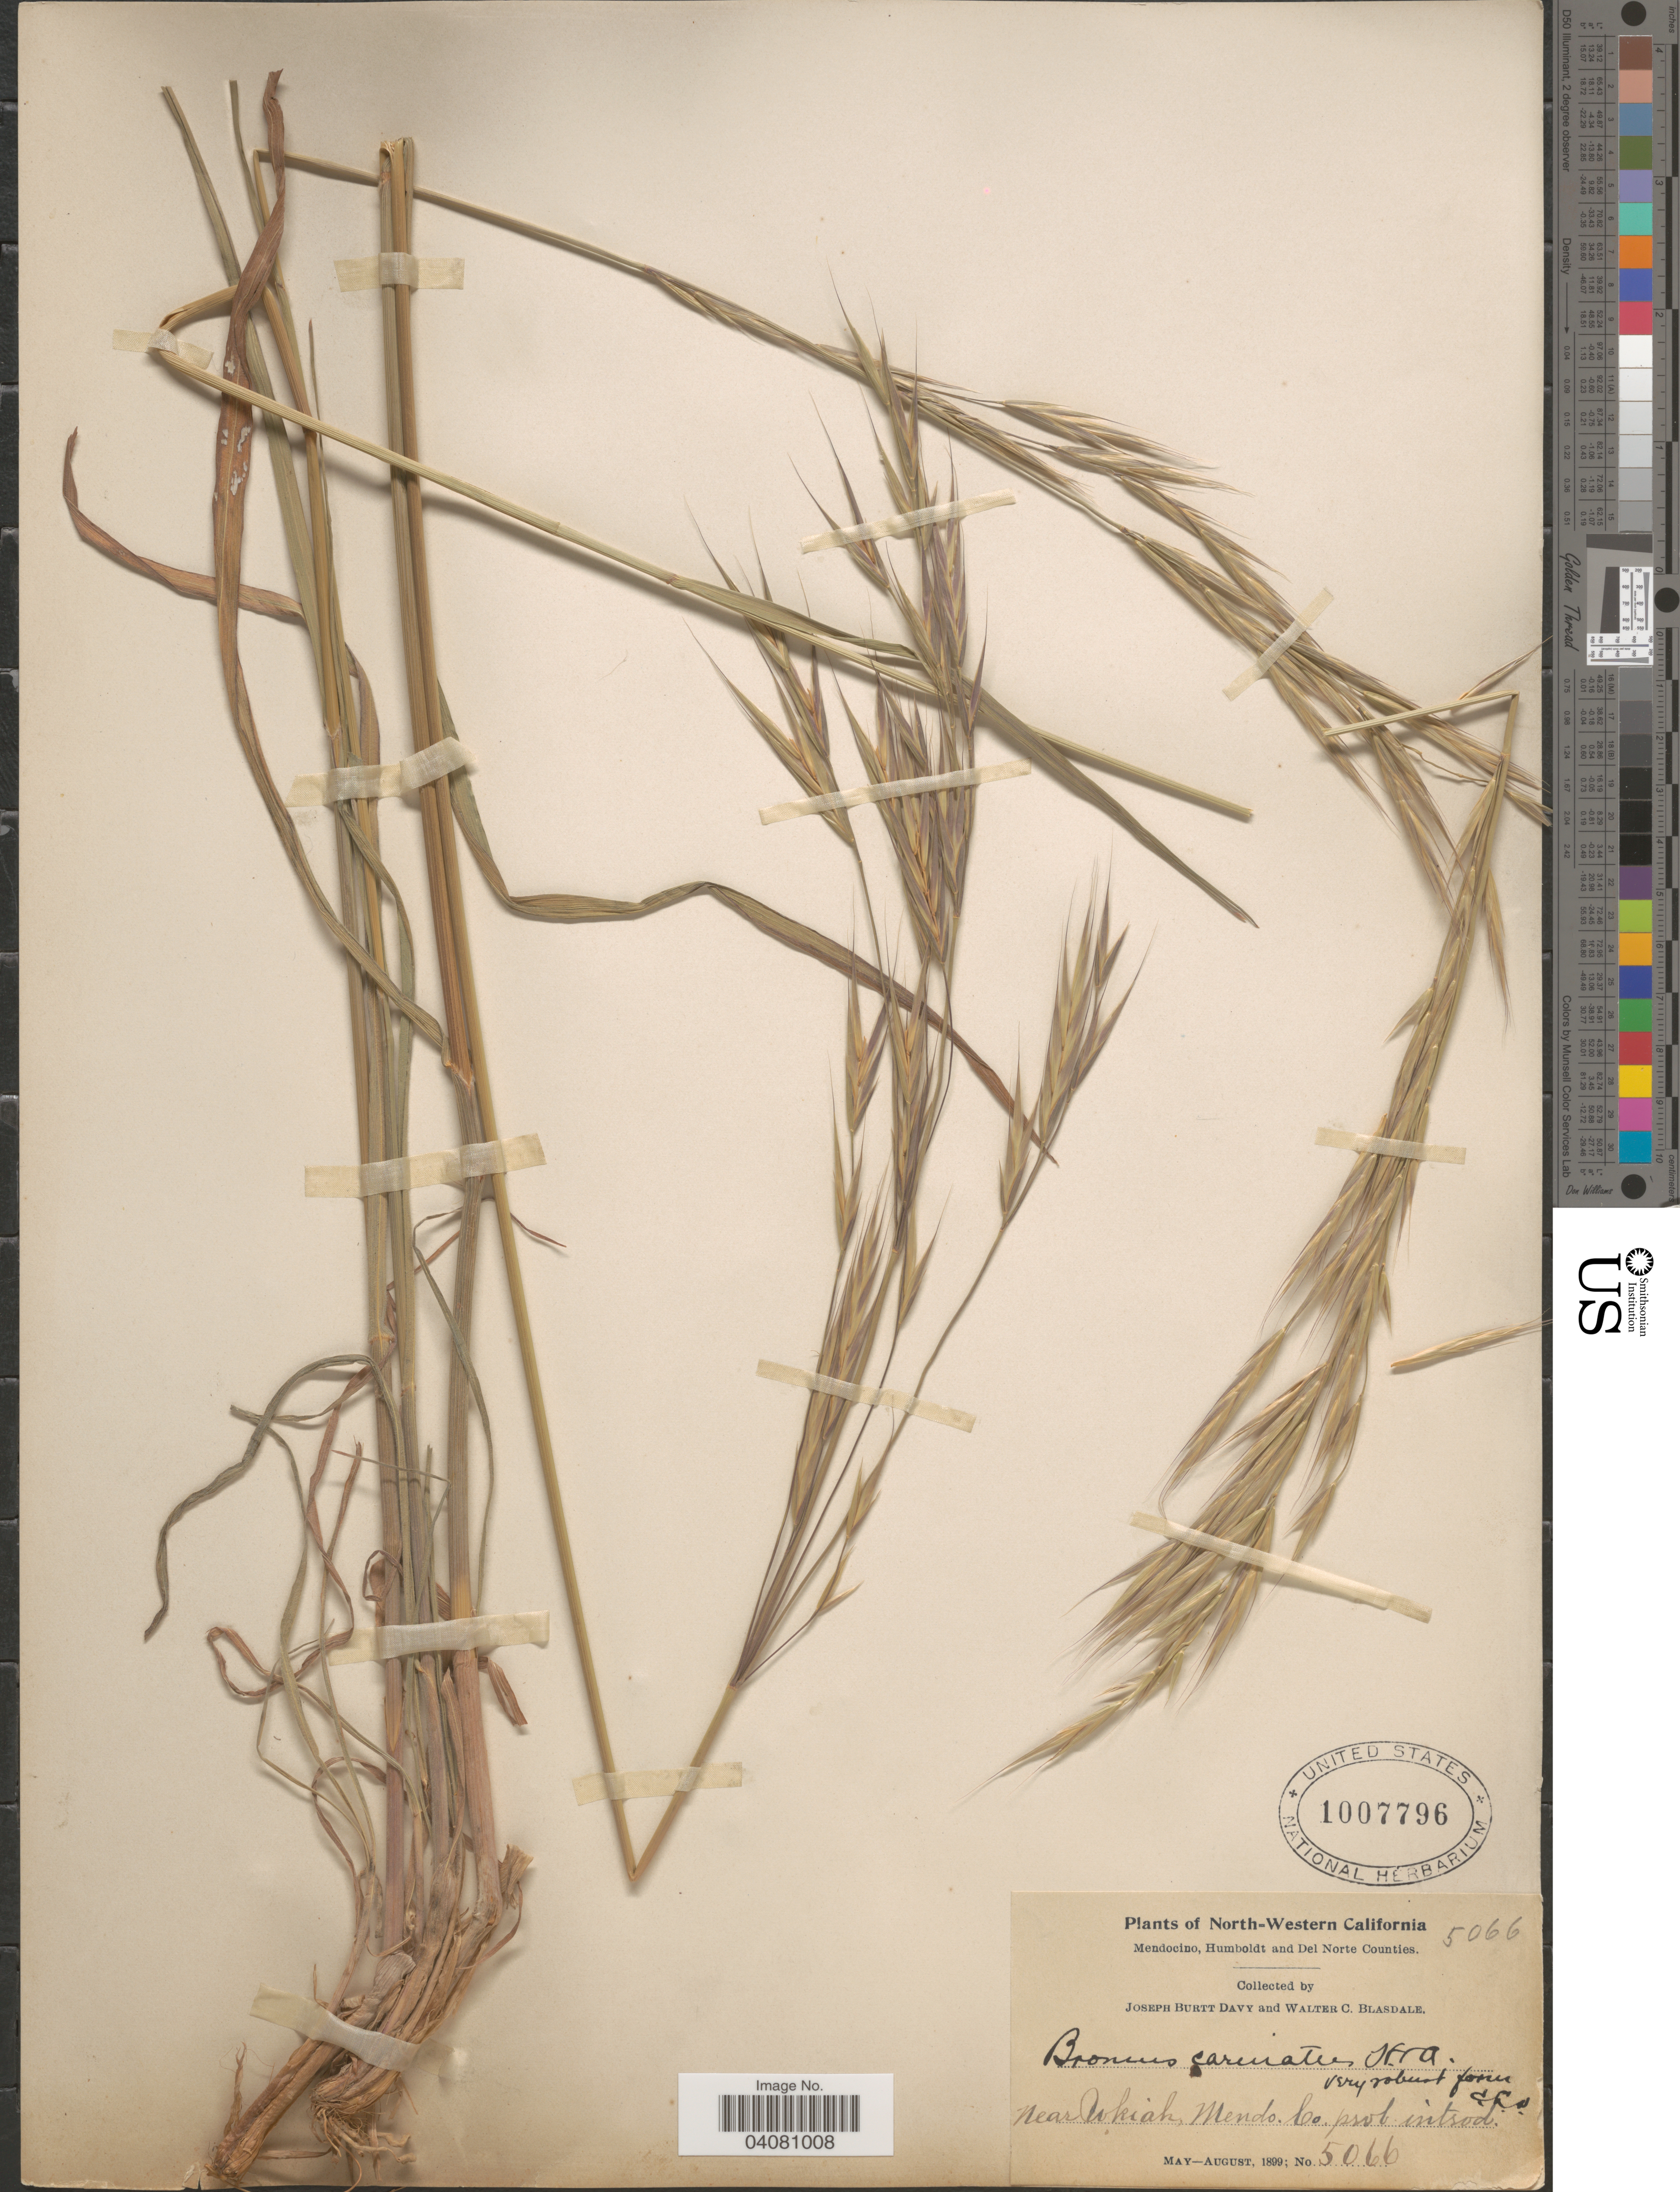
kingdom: Plantae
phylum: Tracheophyta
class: Liliopsida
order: Poales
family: Poaceae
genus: Bromus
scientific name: Bromus carinatus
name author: Hook. & Arn.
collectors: J. Burtt Davy & W. Blasdale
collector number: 5066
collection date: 1899-05/1899-08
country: United States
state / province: California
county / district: Mendocino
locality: Mendocino, Humboldt and Del Norte Counties. Near Ukiah, Mendo, Co. prob. initsod.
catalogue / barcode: US 1007796